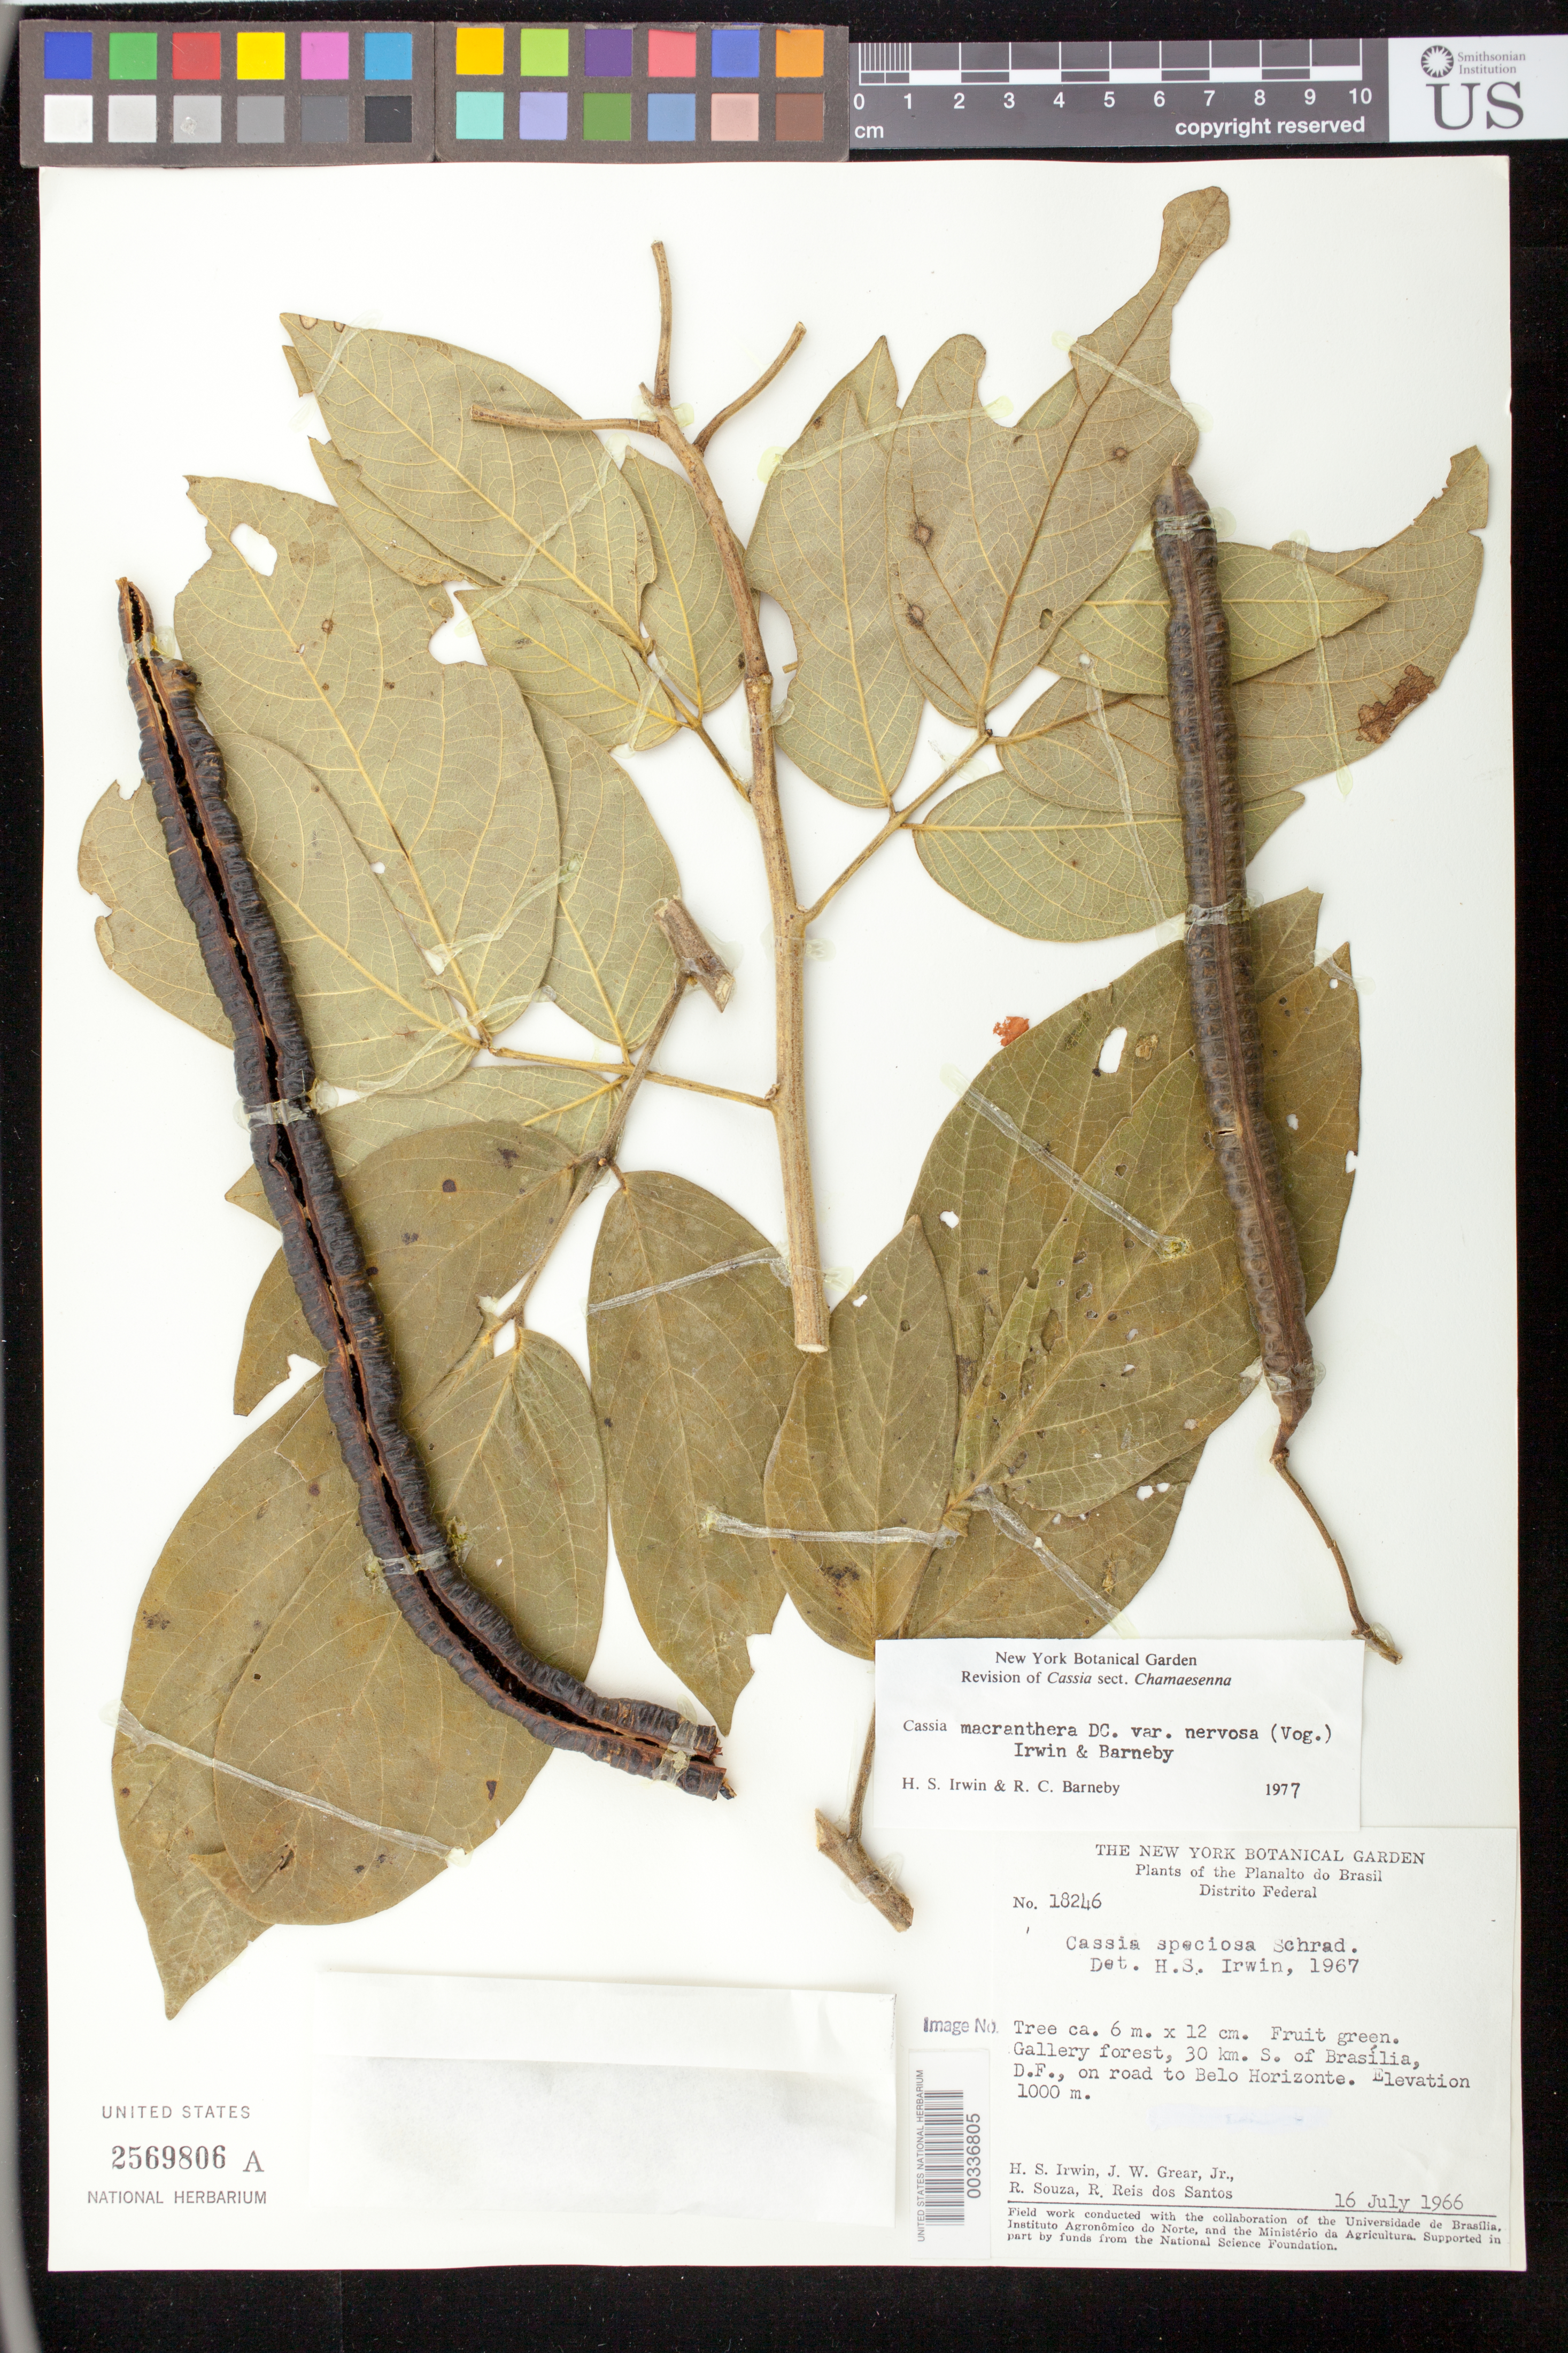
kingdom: Plantae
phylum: Tracheophyta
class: Magnoliopsida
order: Fabales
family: Fabaceae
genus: Senna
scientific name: Senna macranthera var. nervosa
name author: (Vogel) H.S. Irwin & Barneby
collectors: H. Irwin, J. W. Grear, R. Souza & R. G. P. Santos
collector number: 18246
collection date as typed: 16 Jul 1966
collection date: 1966-07-16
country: Brazil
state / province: Distrito Federal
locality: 30 km s of brasilia, on road to belo horizonte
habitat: Gallery forest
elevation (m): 1000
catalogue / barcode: US 2569806A